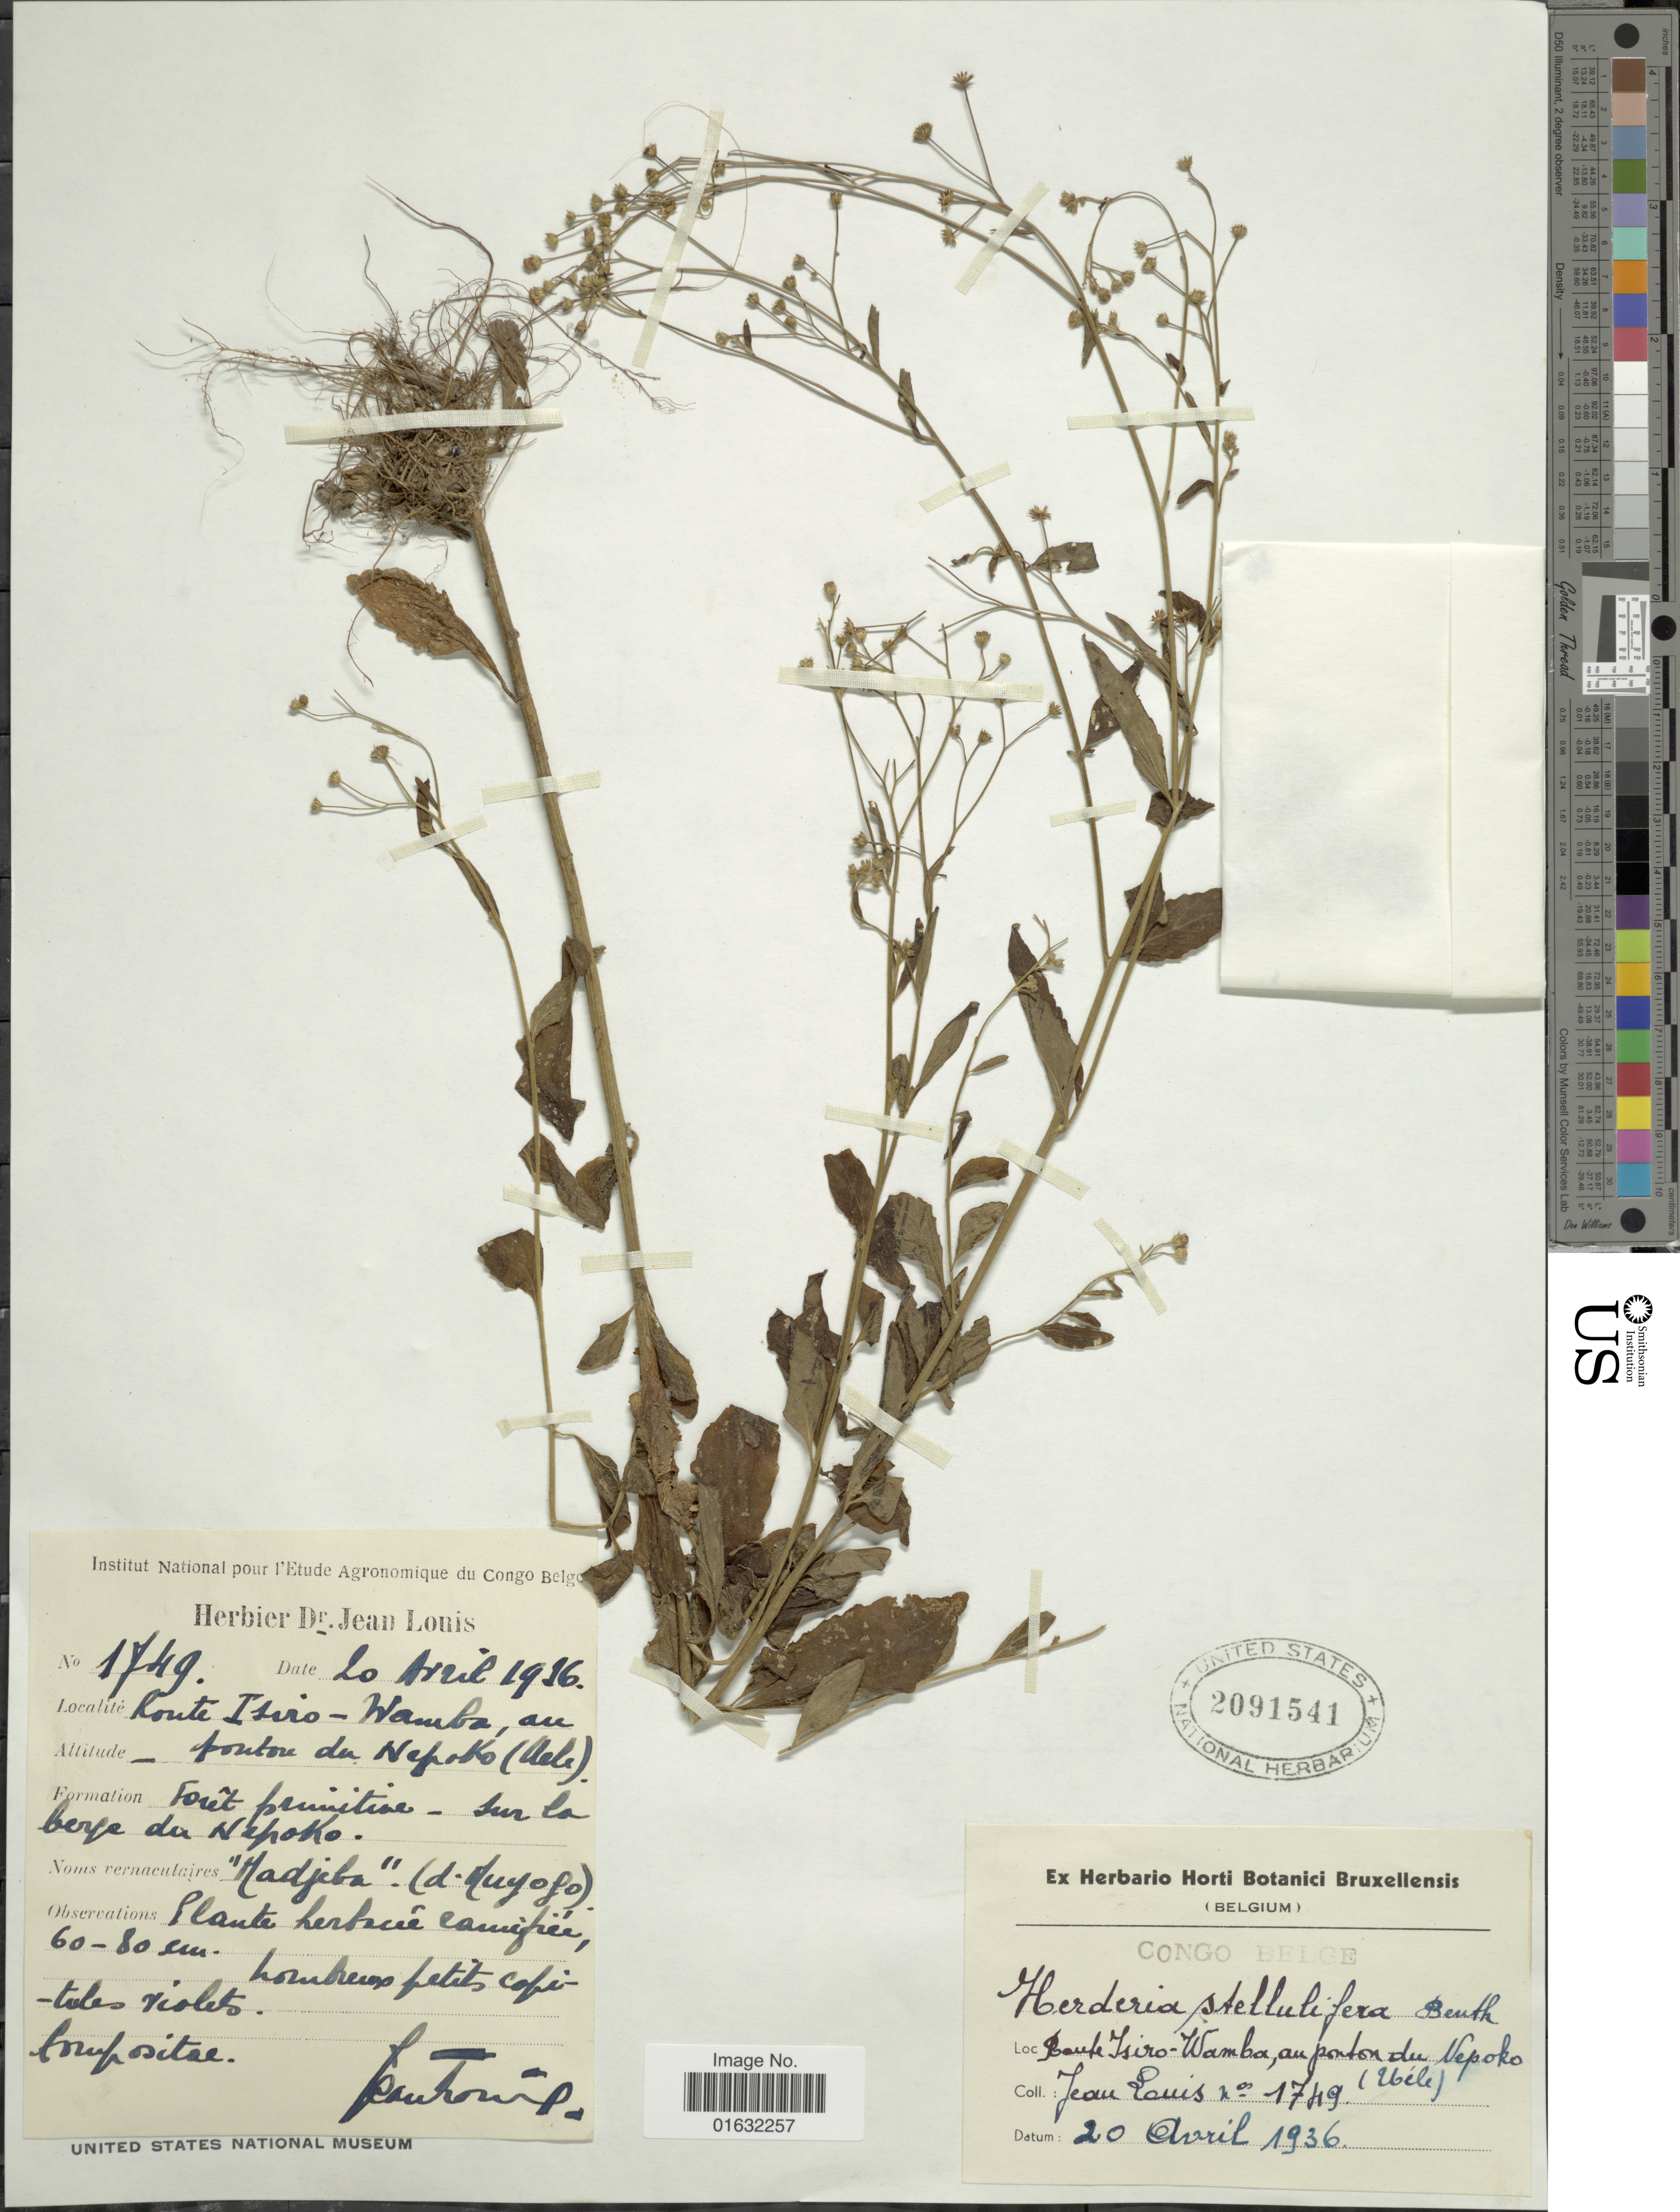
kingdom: Plantae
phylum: Tracheophyta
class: Magnoliopsida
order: Asterales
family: Asteraceae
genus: Cyanthillium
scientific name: Cyanthillium stelluliferum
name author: (Benth.) H. Rob.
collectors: J. Louis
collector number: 1749*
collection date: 1936-04-20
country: Congo, Democratic Republic of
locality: Route Isiro- Wamba, au ponton du Nepoko (Uele), Foret Primitive - Sur la Berge du Nepoko.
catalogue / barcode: US 2091541